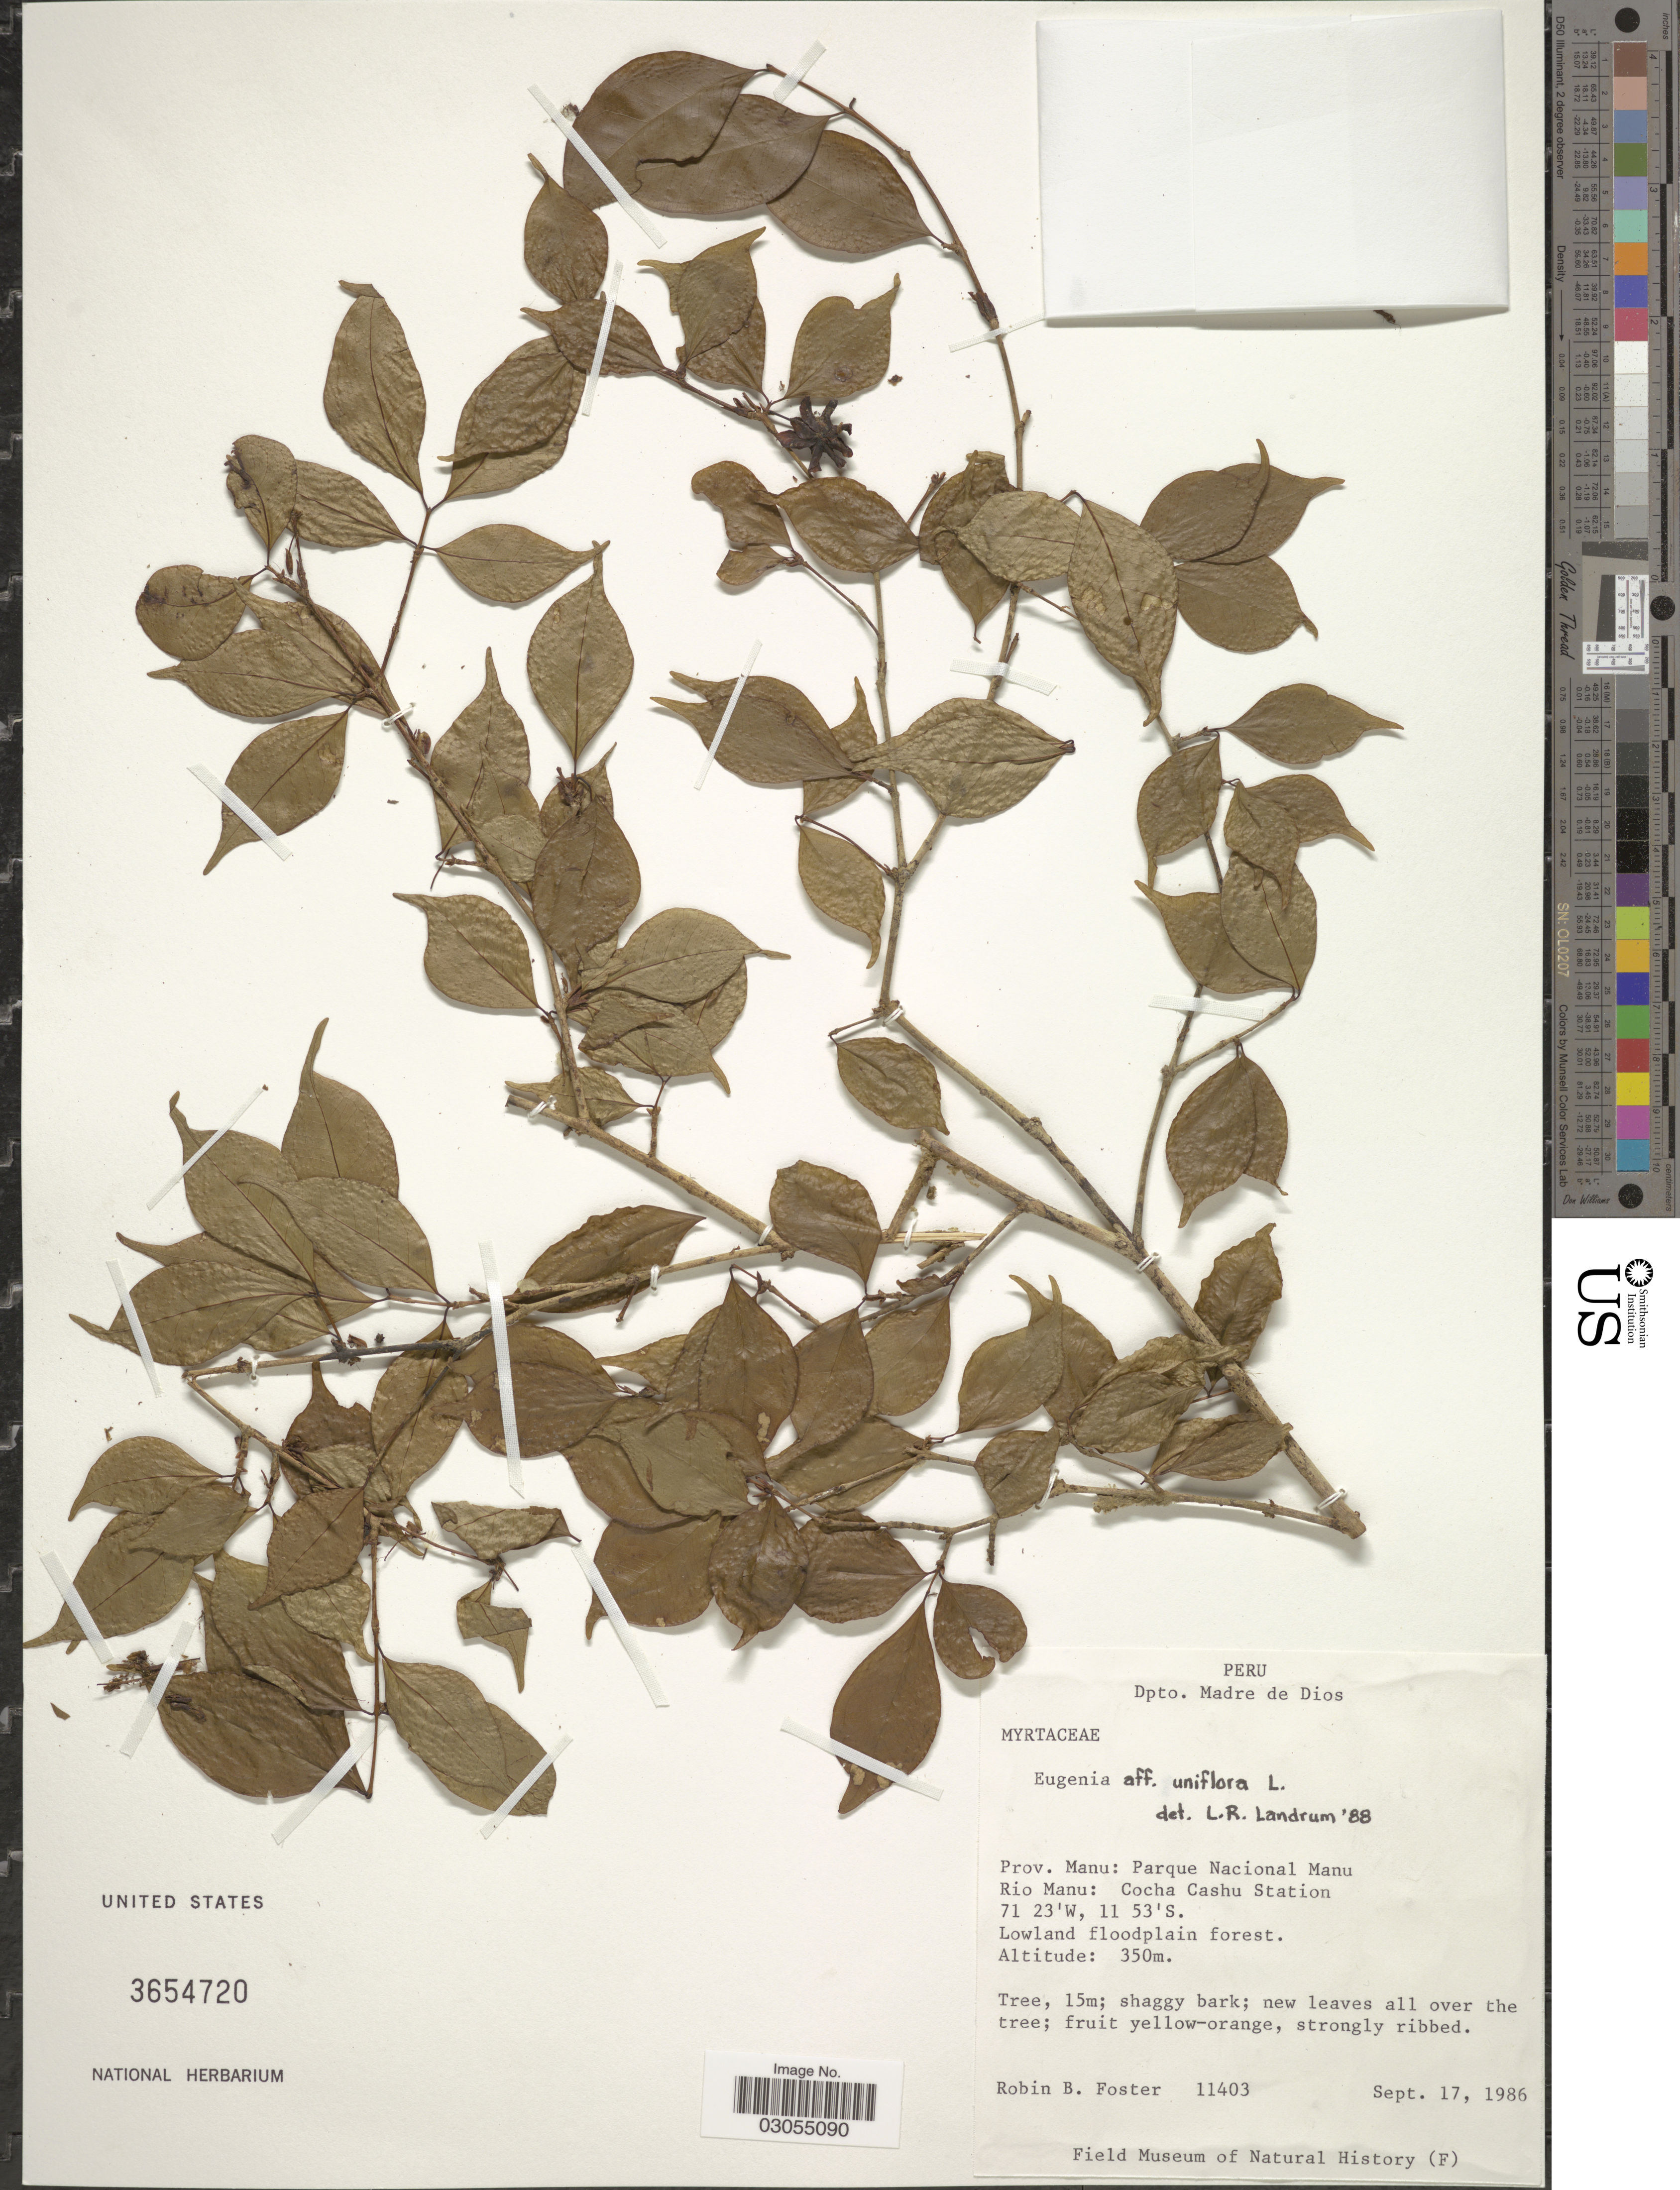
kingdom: Plantae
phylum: Tracheophyta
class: Magnoliopsida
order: Myrtales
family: Myrtaceae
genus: Eugenia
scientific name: Eugenia uniflora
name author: L.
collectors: R. B. Foster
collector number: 11403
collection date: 1986-09-17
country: Peru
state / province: Madre de Dios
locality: Dpto. Madre de Dios, Prov. Manu: Parque Nacional Manu, Rio Manu: Cocha Cashu Station.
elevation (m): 350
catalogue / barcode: US 3654720